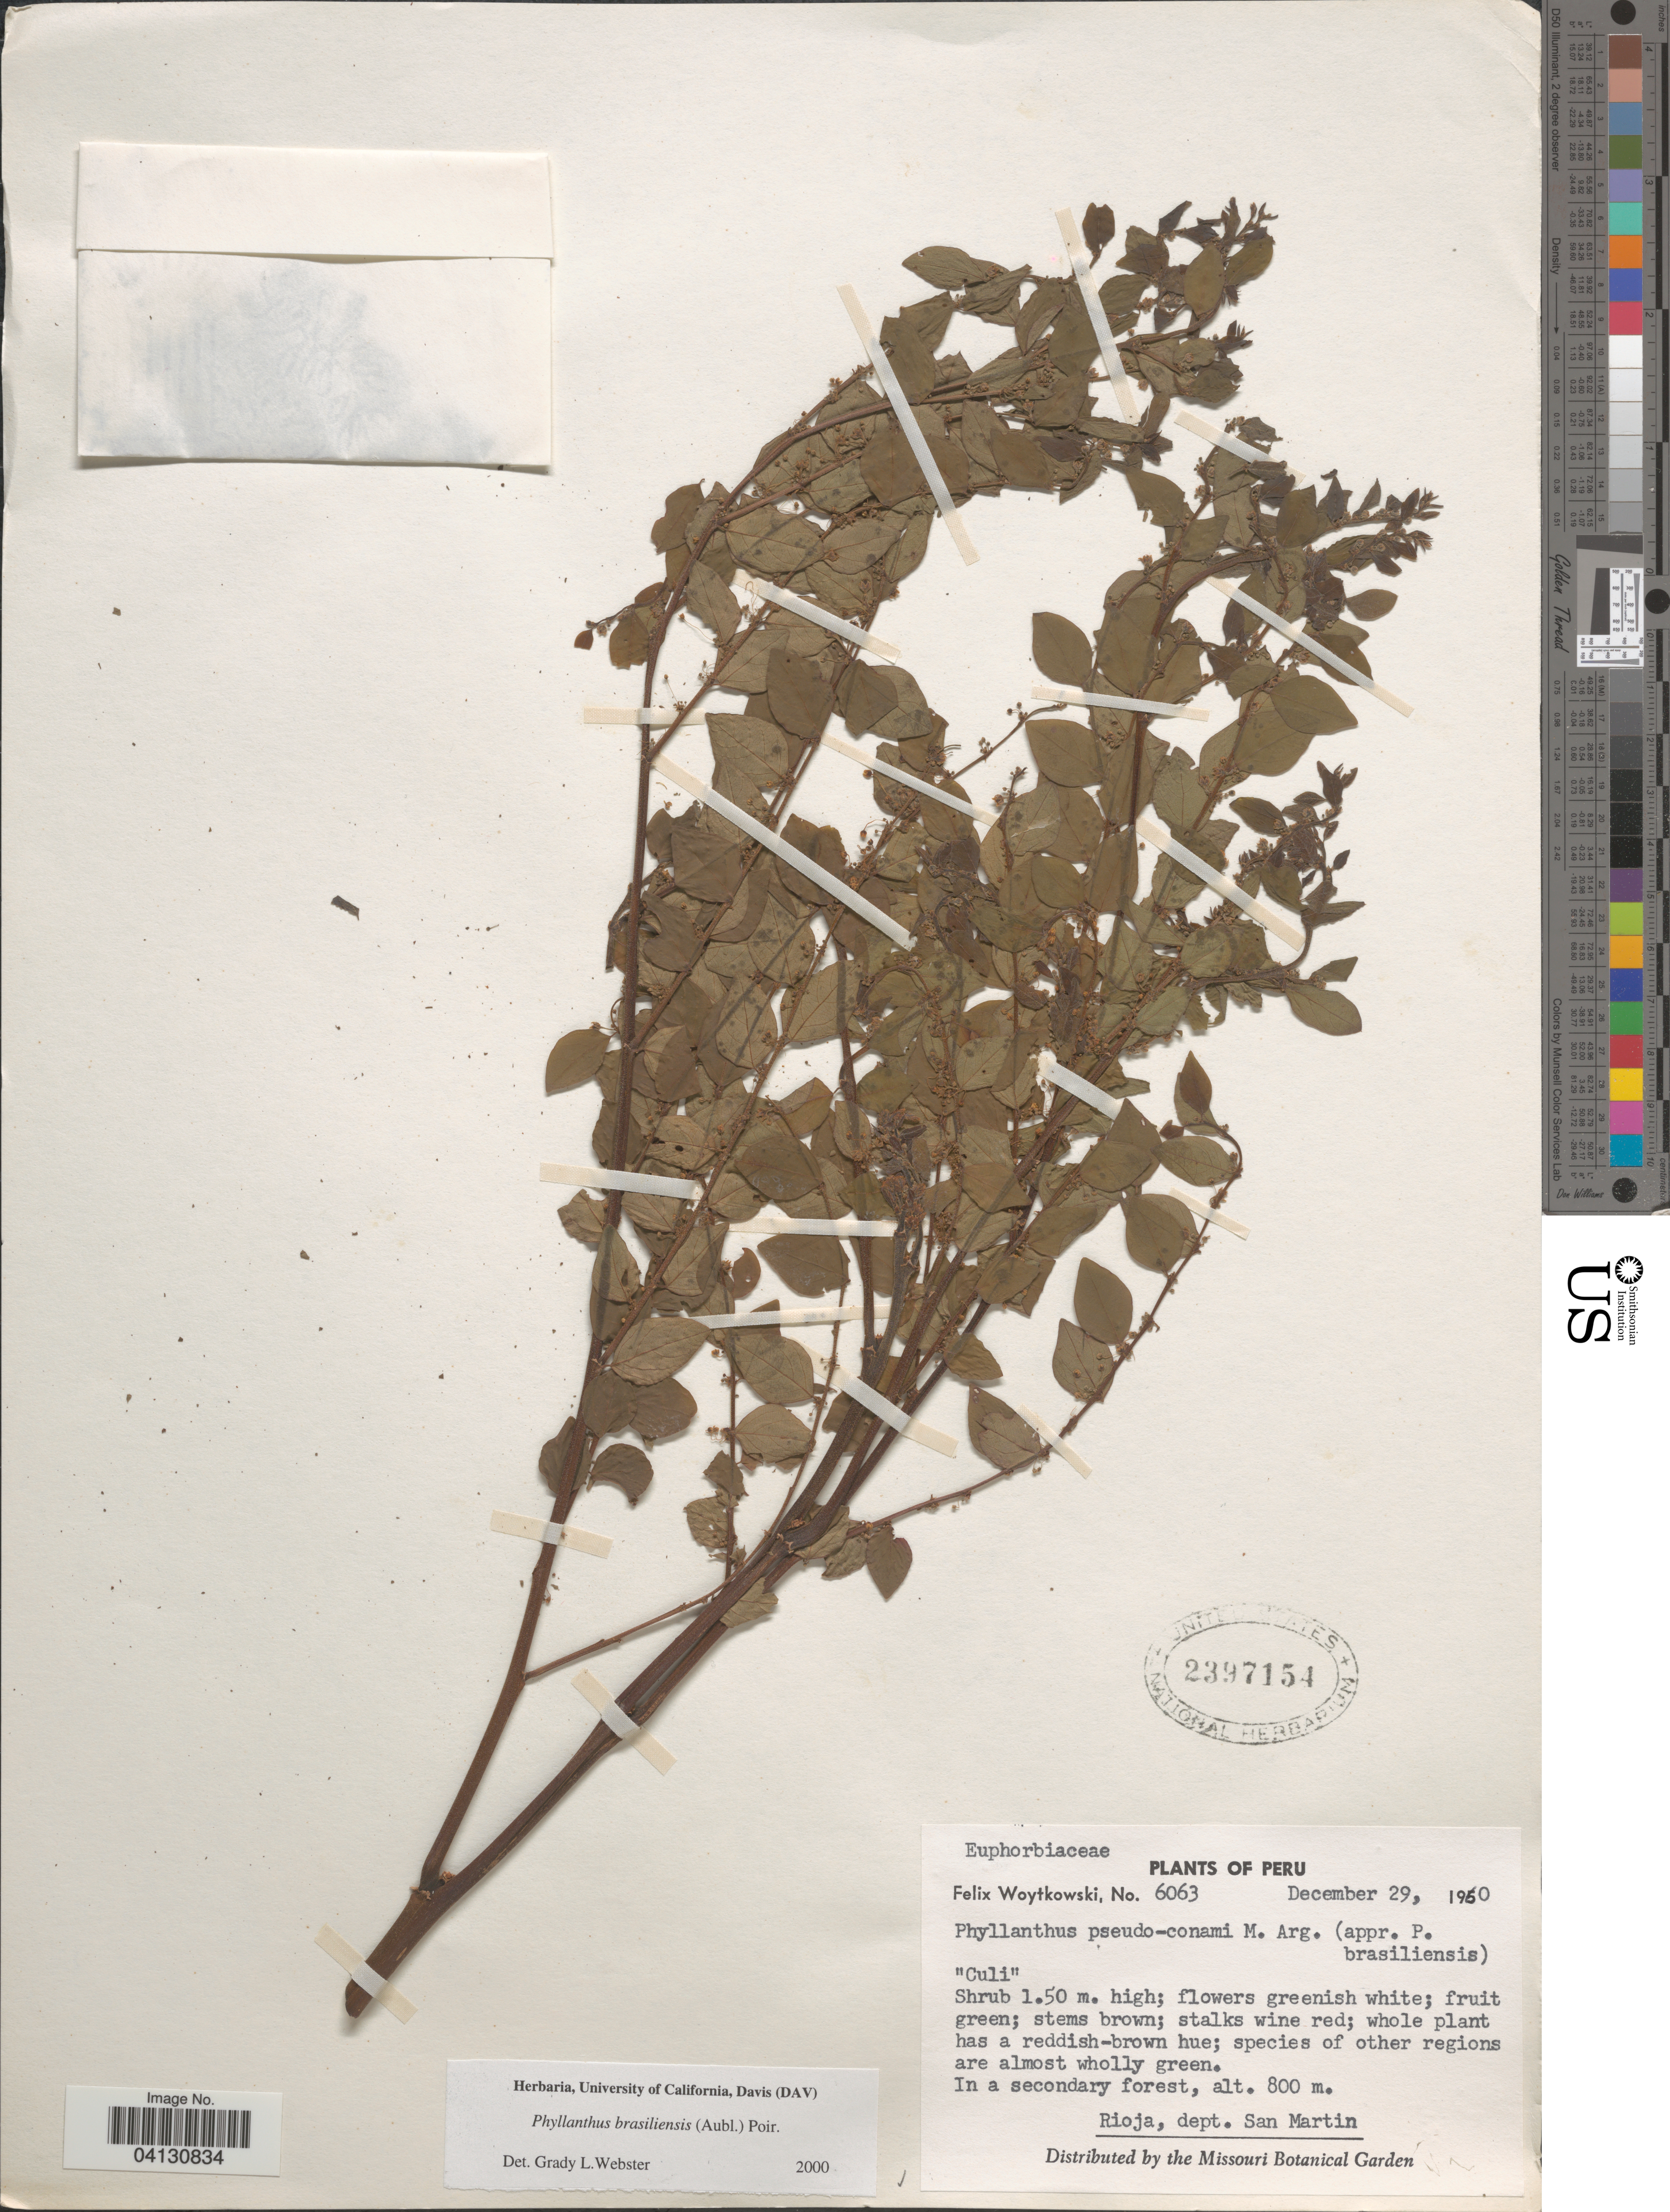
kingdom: Plantae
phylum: Tracheophyta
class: Magnoliopsida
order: Malpighiales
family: Phyllanthaceae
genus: Phyllanthus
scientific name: Phyllanthus brasiliensis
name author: (Aubl.) Poir.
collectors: F. Woytkowski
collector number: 6063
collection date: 1960-12-29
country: Peru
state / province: San Martin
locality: Rioja, dept. San Martin.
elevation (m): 800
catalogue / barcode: US 2397154